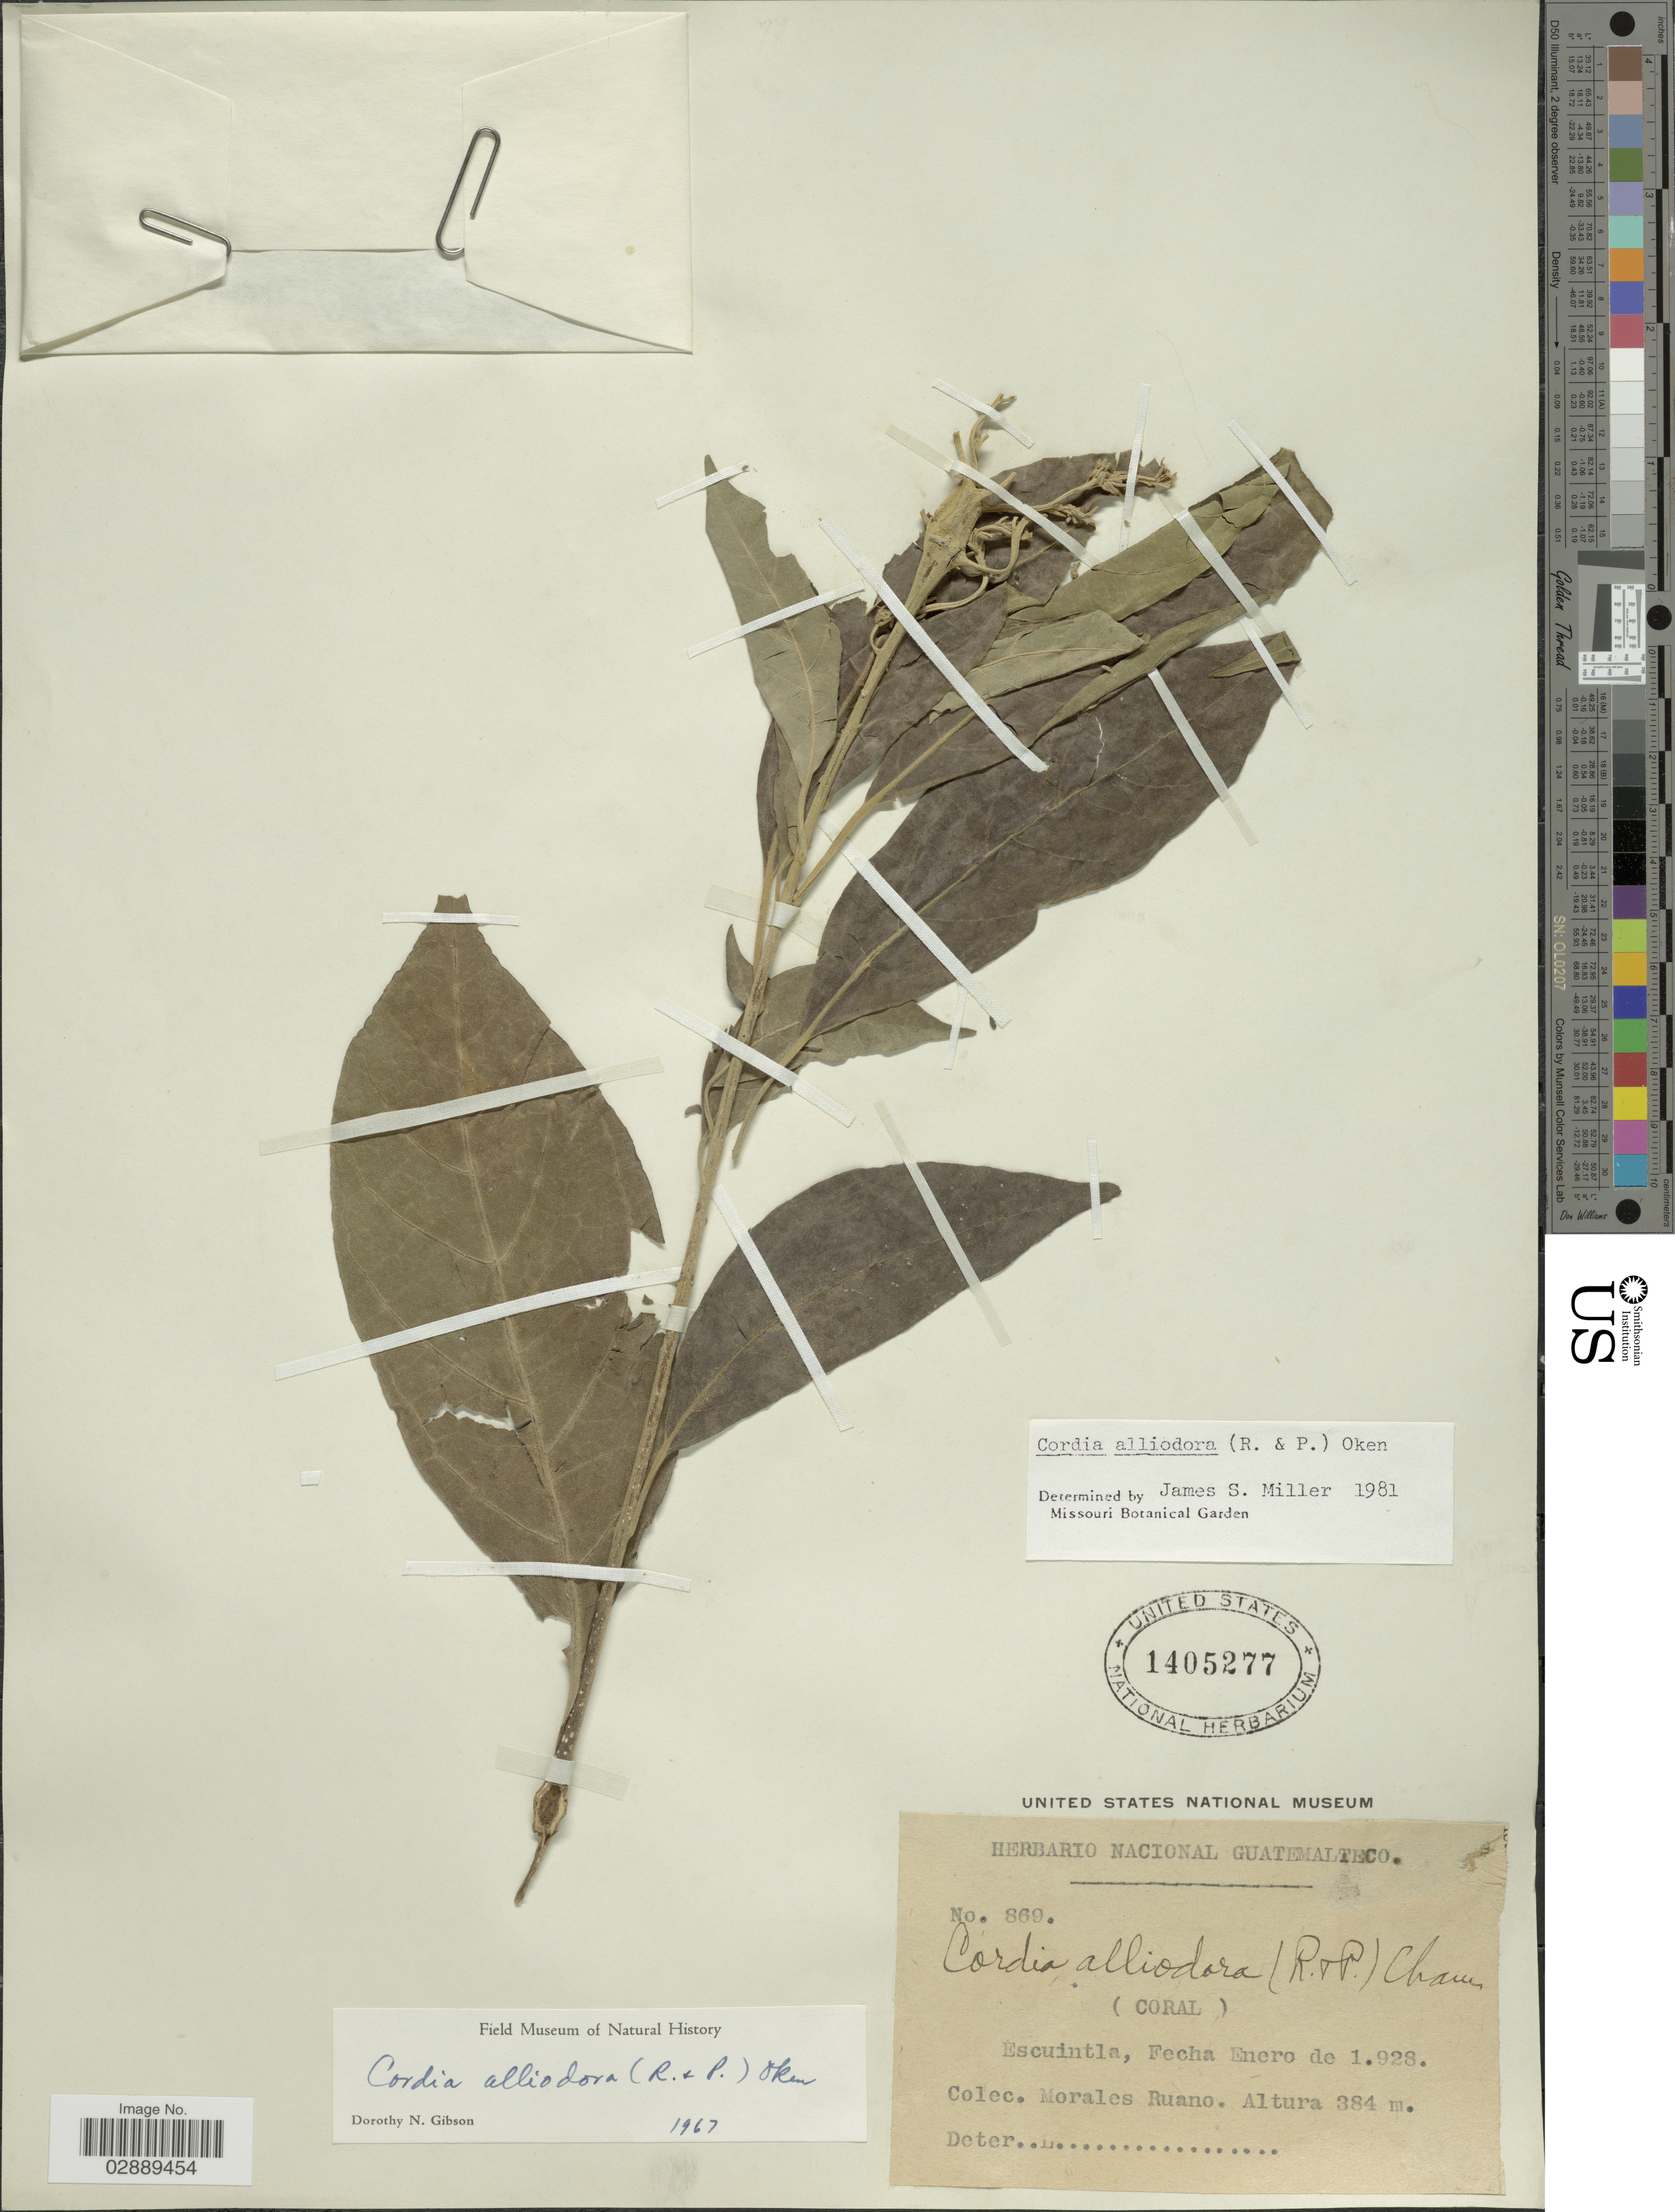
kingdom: Plantae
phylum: Tracheophyta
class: Magnoliopsida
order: Boraginales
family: Cordiaceae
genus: Cordia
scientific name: Cordia alliodora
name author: (Ruiz & Pav.) Oken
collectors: M. Ruano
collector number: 869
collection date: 1928-01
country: Guatemala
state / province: Escuintla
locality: (Coral).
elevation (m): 384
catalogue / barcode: US 1405277